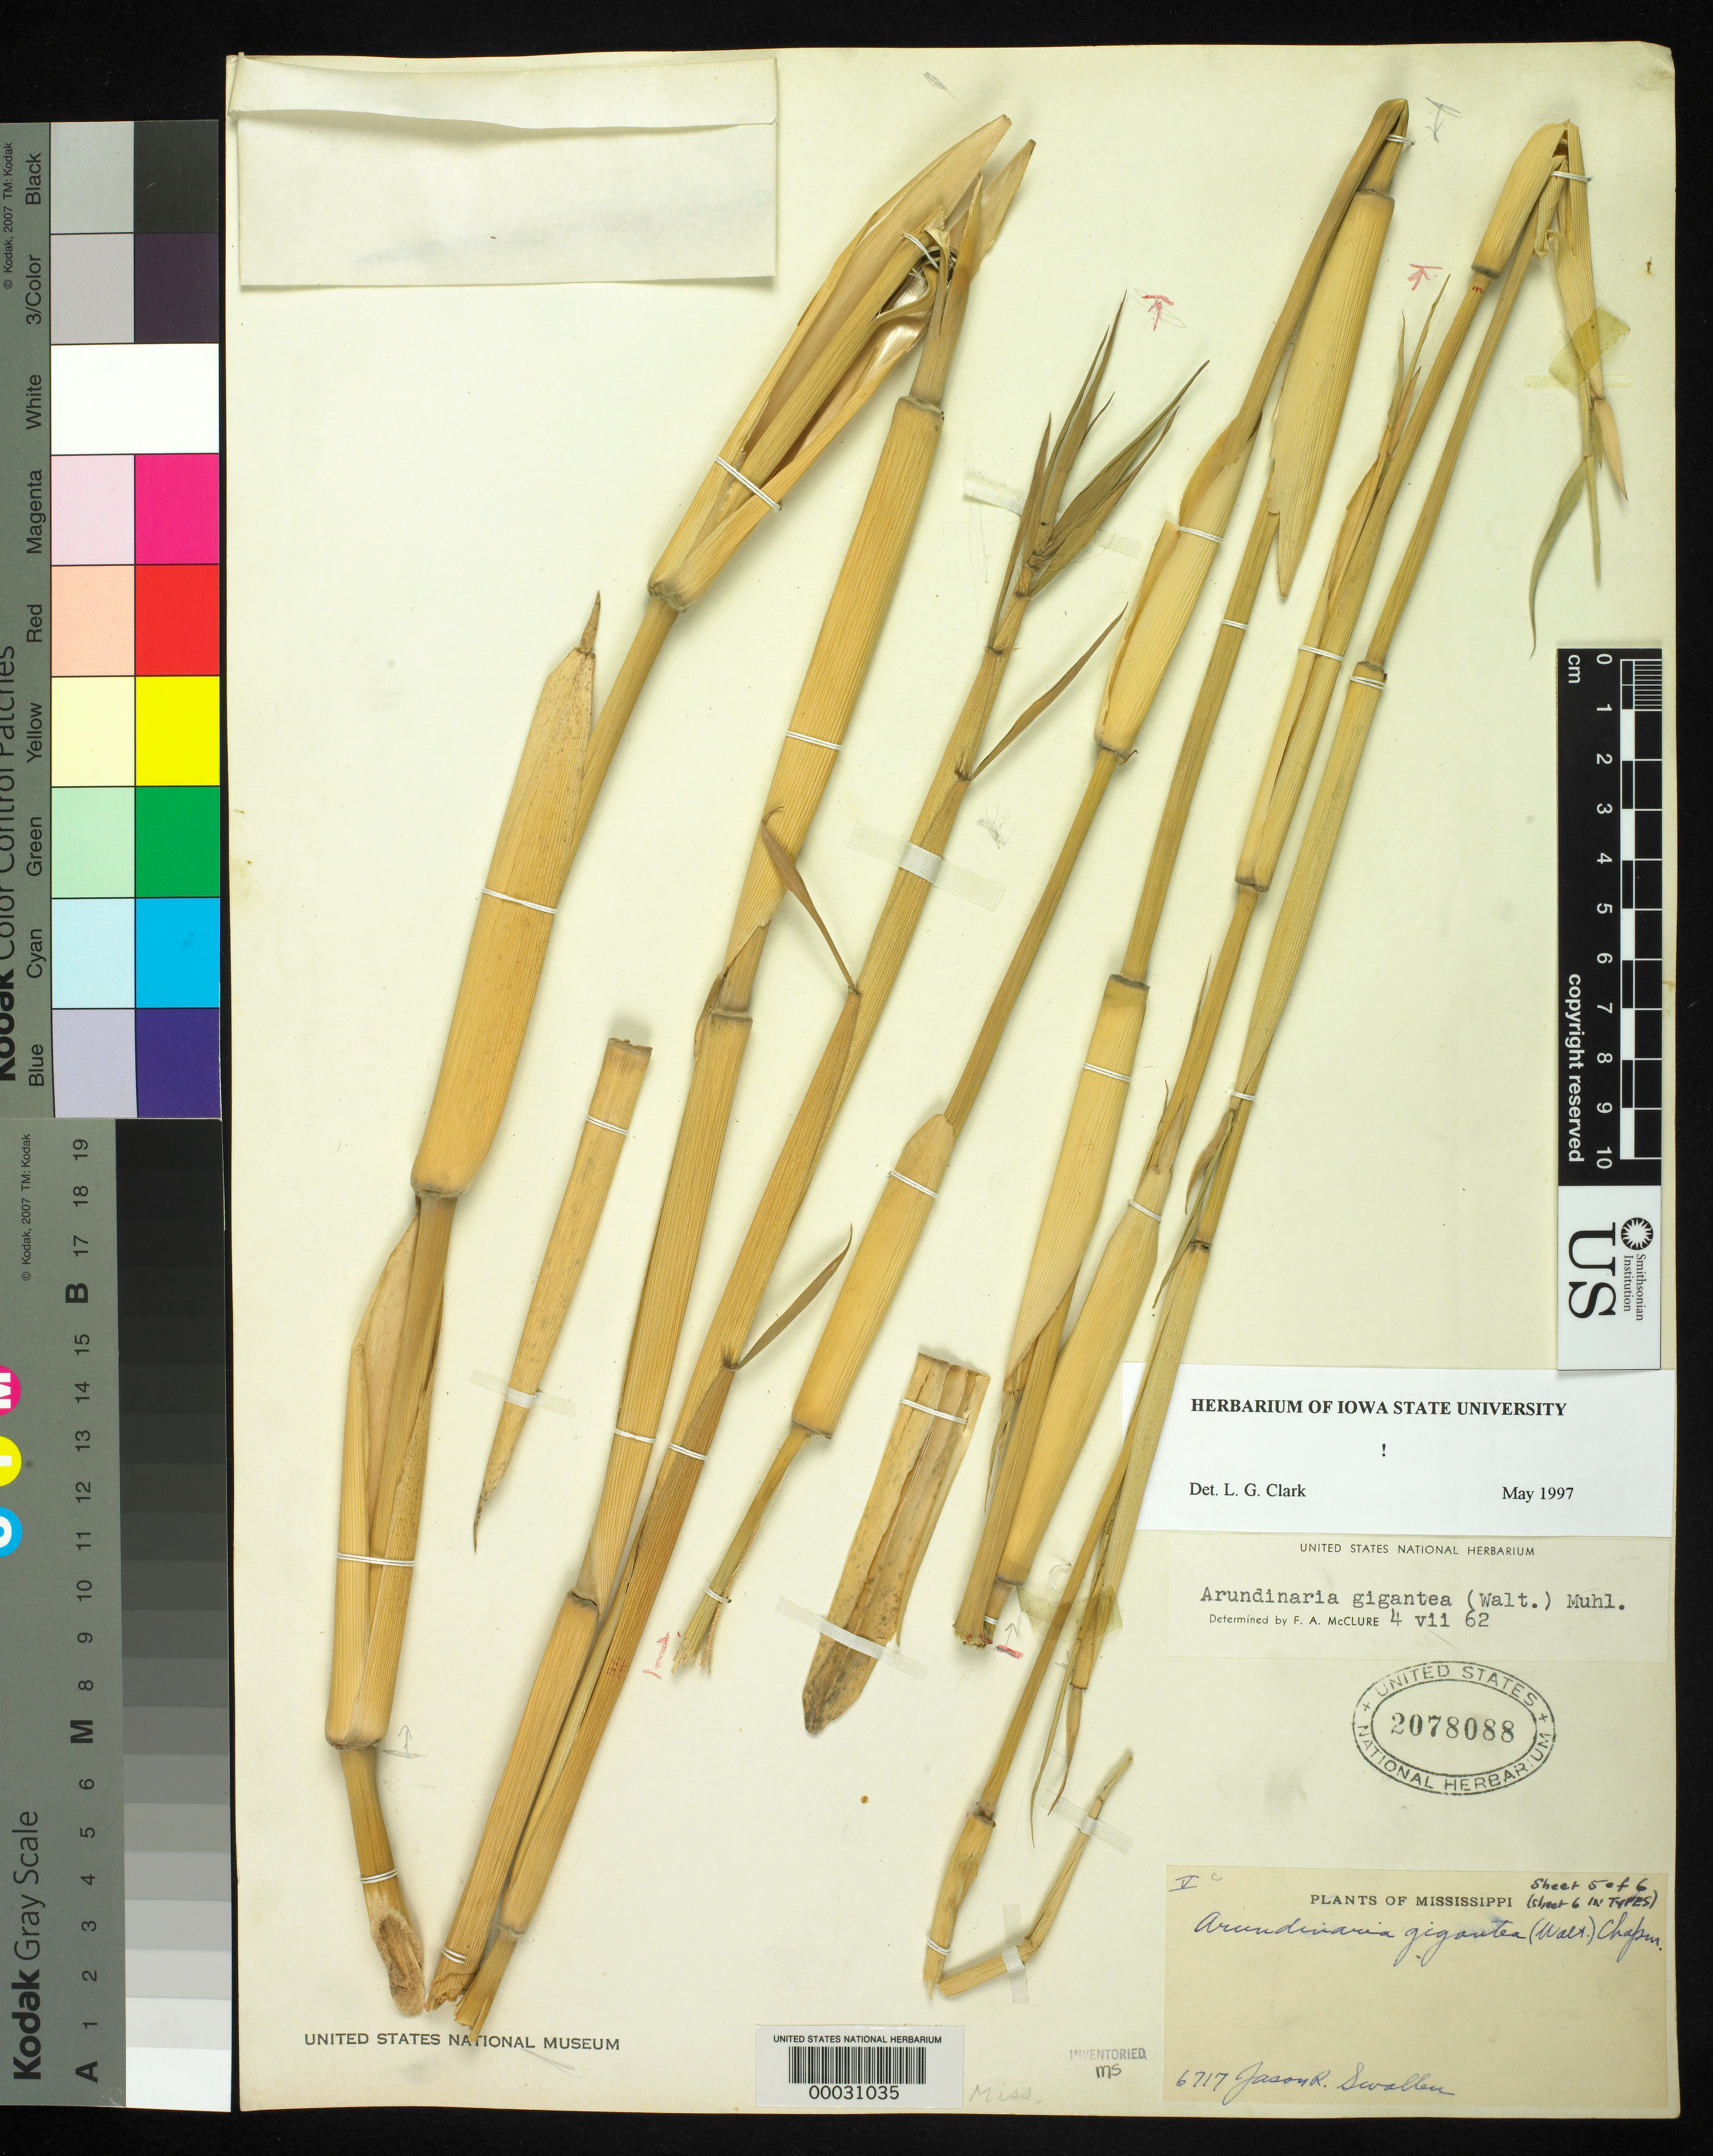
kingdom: Plantae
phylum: Tracheophyta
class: Liliopsida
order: Poales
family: Poaceae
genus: Arundinaria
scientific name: Arundinaria gigantea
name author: (Walter) Muhl.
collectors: J. R. Swallen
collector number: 6717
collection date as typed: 23 May 1941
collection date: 1941-05-23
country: United States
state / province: Mississippi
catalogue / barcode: US 2078088